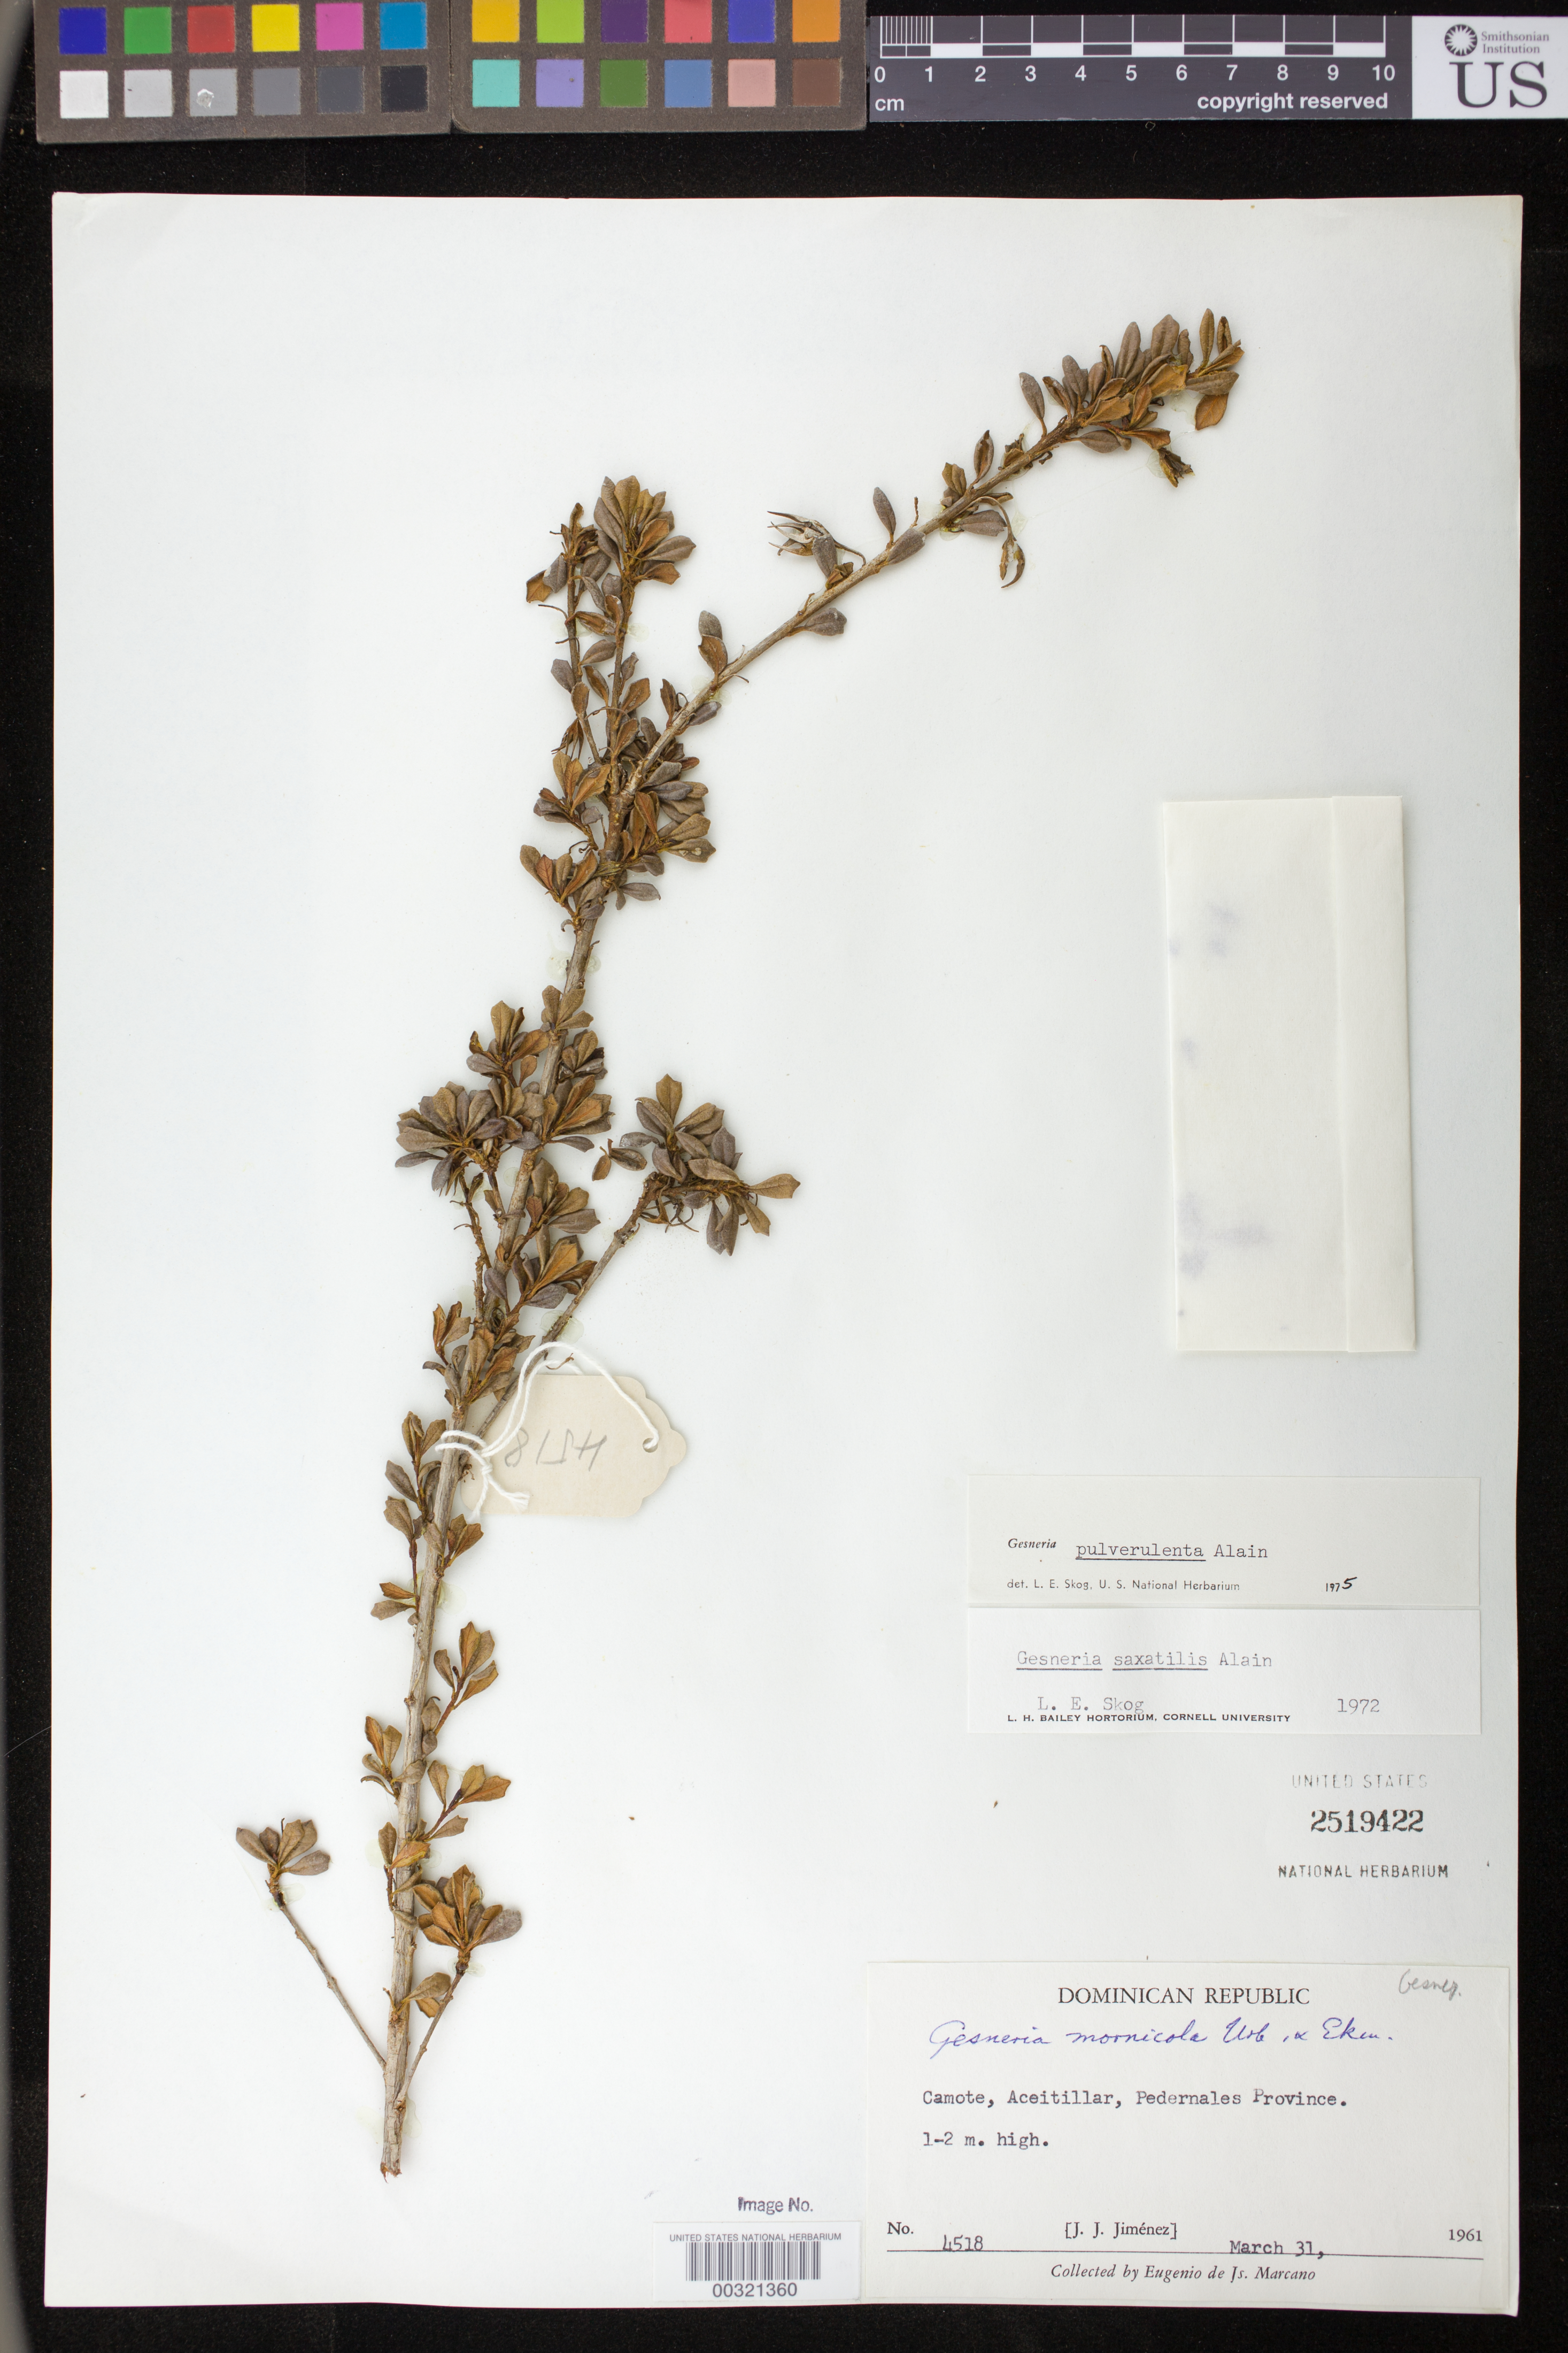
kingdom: Plantae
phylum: Tracheophyta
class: Magnoliopsida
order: Lamiales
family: Gesneriaceae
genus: Gesneria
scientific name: Gesneria pulverulenta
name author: Alain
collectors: J. J. Jiménez Almonte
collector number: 4518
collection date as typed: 31 Mar 1961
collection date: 1961-03-31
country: Dominican Republic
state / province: Pedernales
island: Hispaniola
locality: Camote, Aceitillar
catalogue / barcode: US 2519422